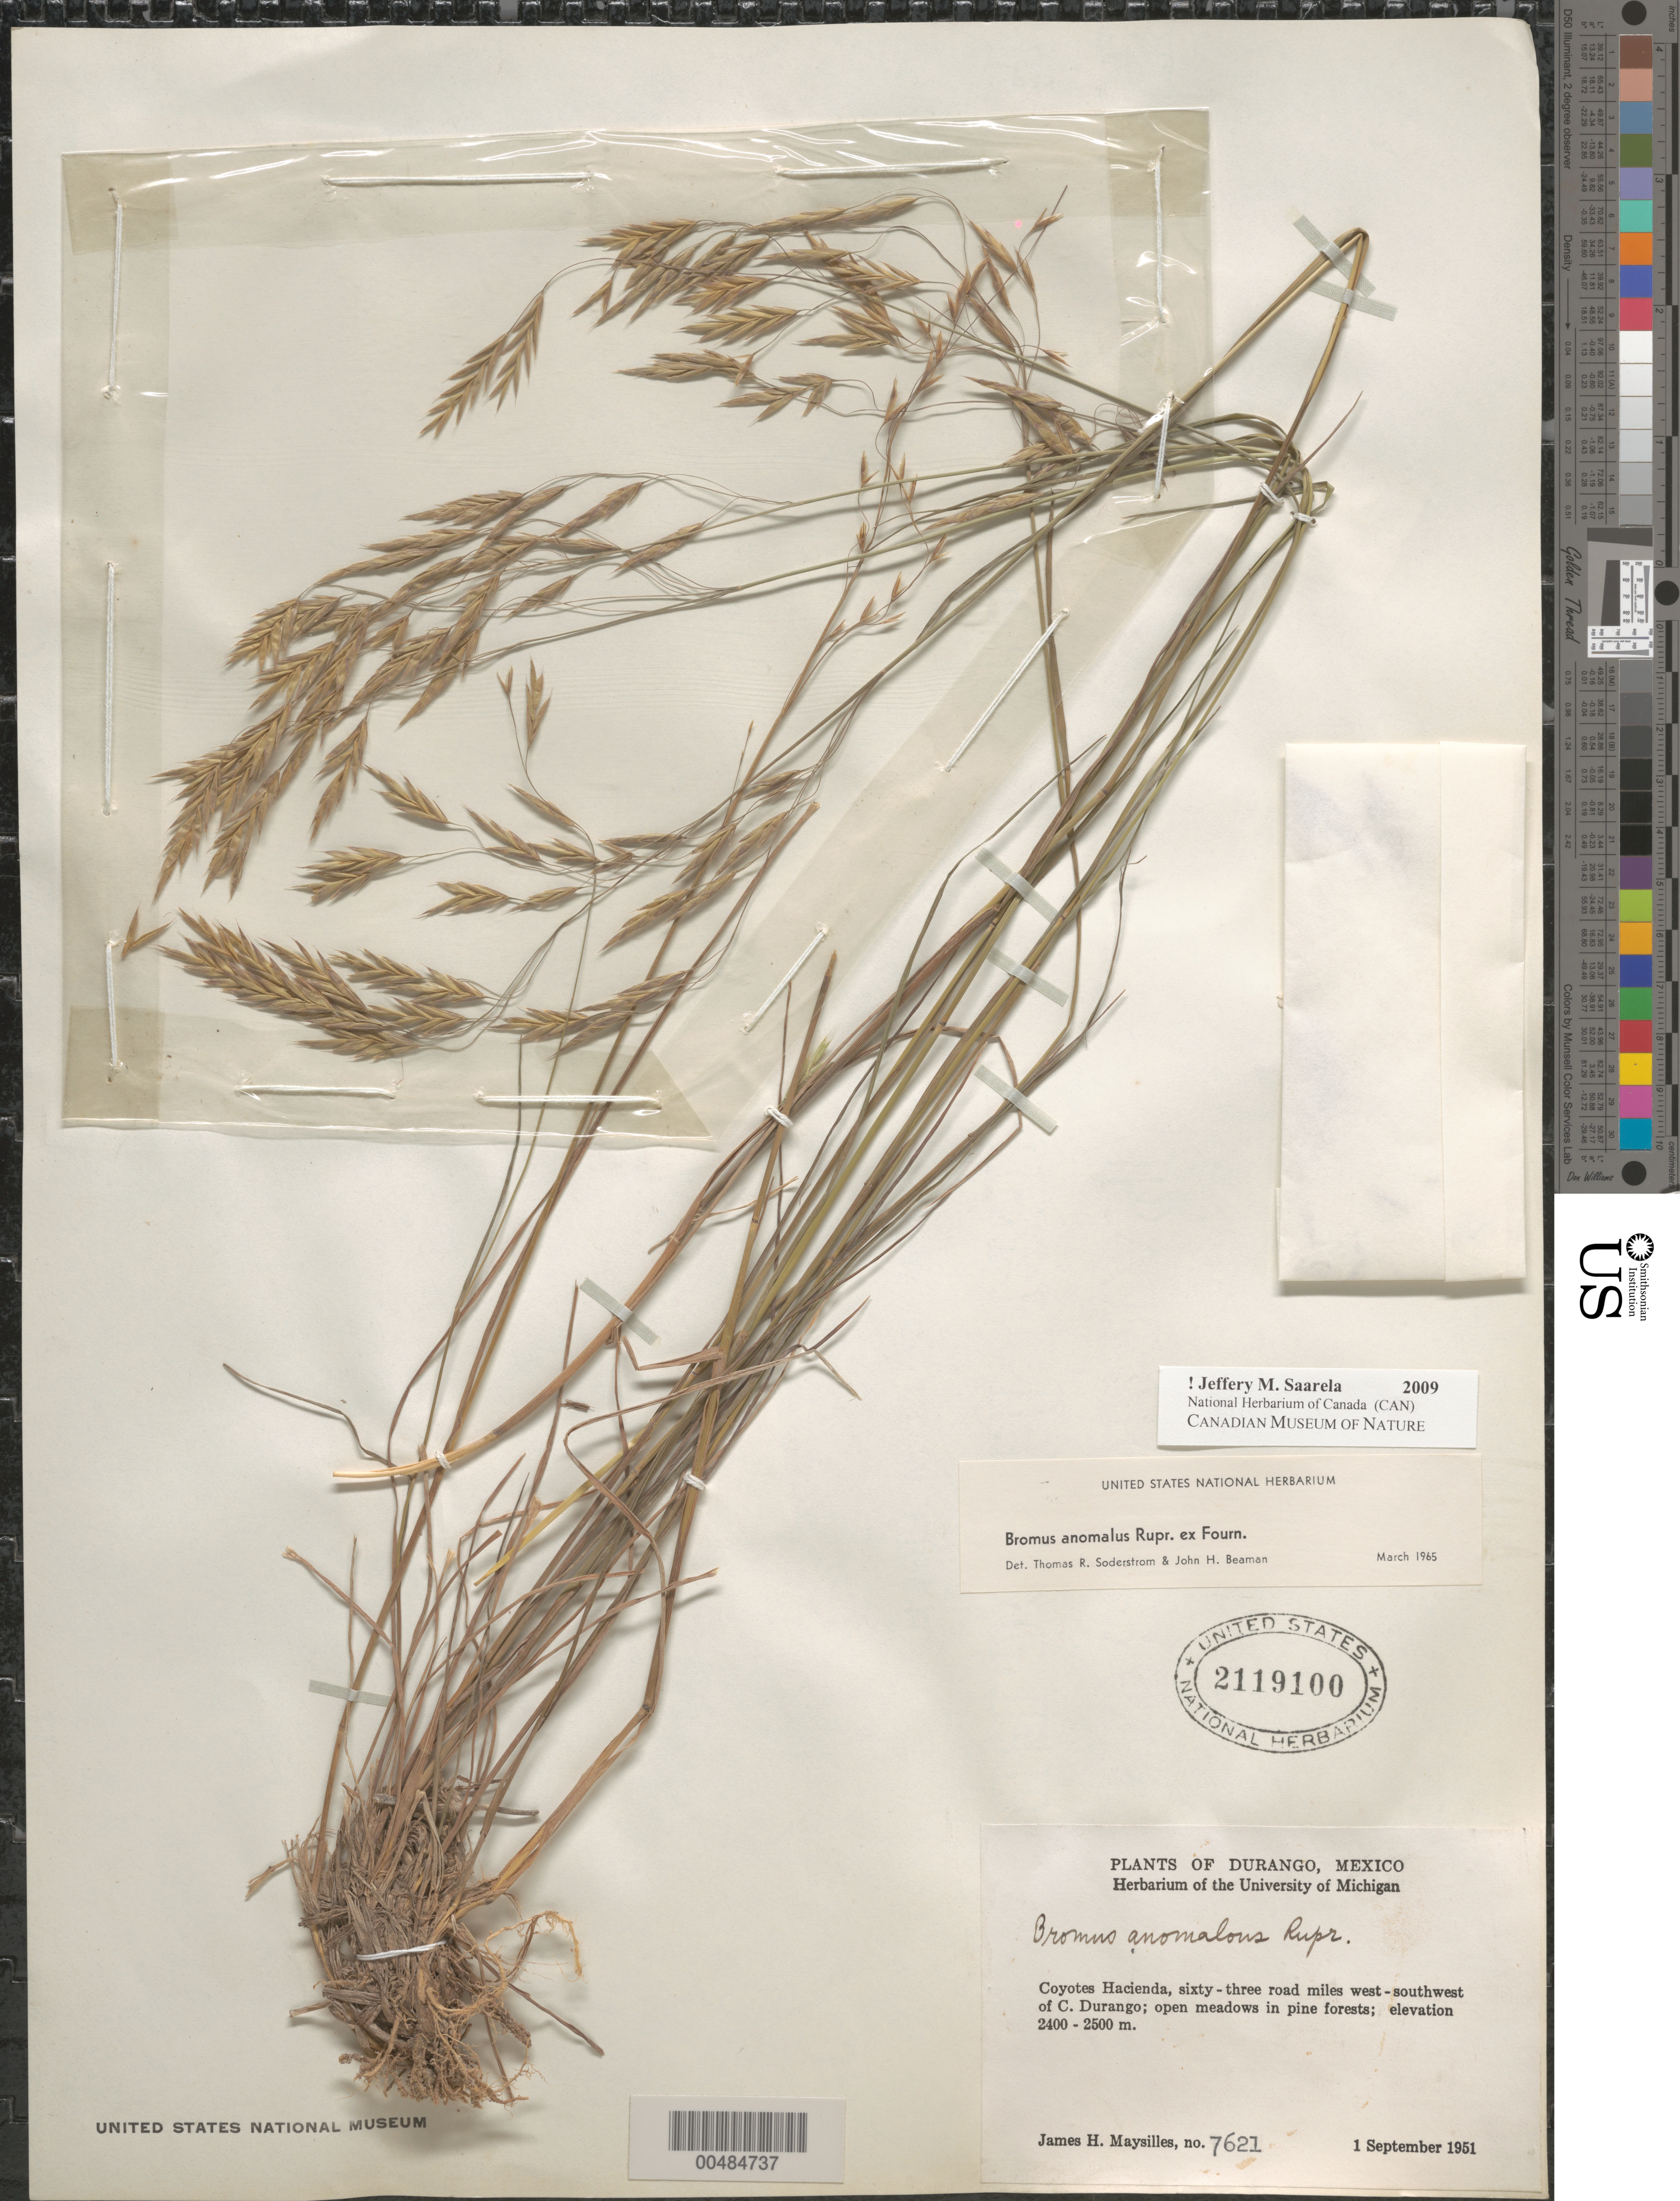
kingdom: Plantae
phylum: Tracheophyta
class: Liliopsida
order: Poales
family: Poaceae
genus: Bromus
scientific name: Bromus anomalus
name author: Rupr. ex E. Fourn.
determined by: Soderstrom, T. R.; Beaman, J. H.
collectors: J. Maysilles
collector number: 7621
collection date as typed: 1 Sep 1951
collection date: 1951-09-01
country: Mexico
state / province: Durango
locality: Coyotes Hacienda, 63 road miles WSW of Cd. Durango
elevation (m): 2400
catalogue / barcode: US 2119100